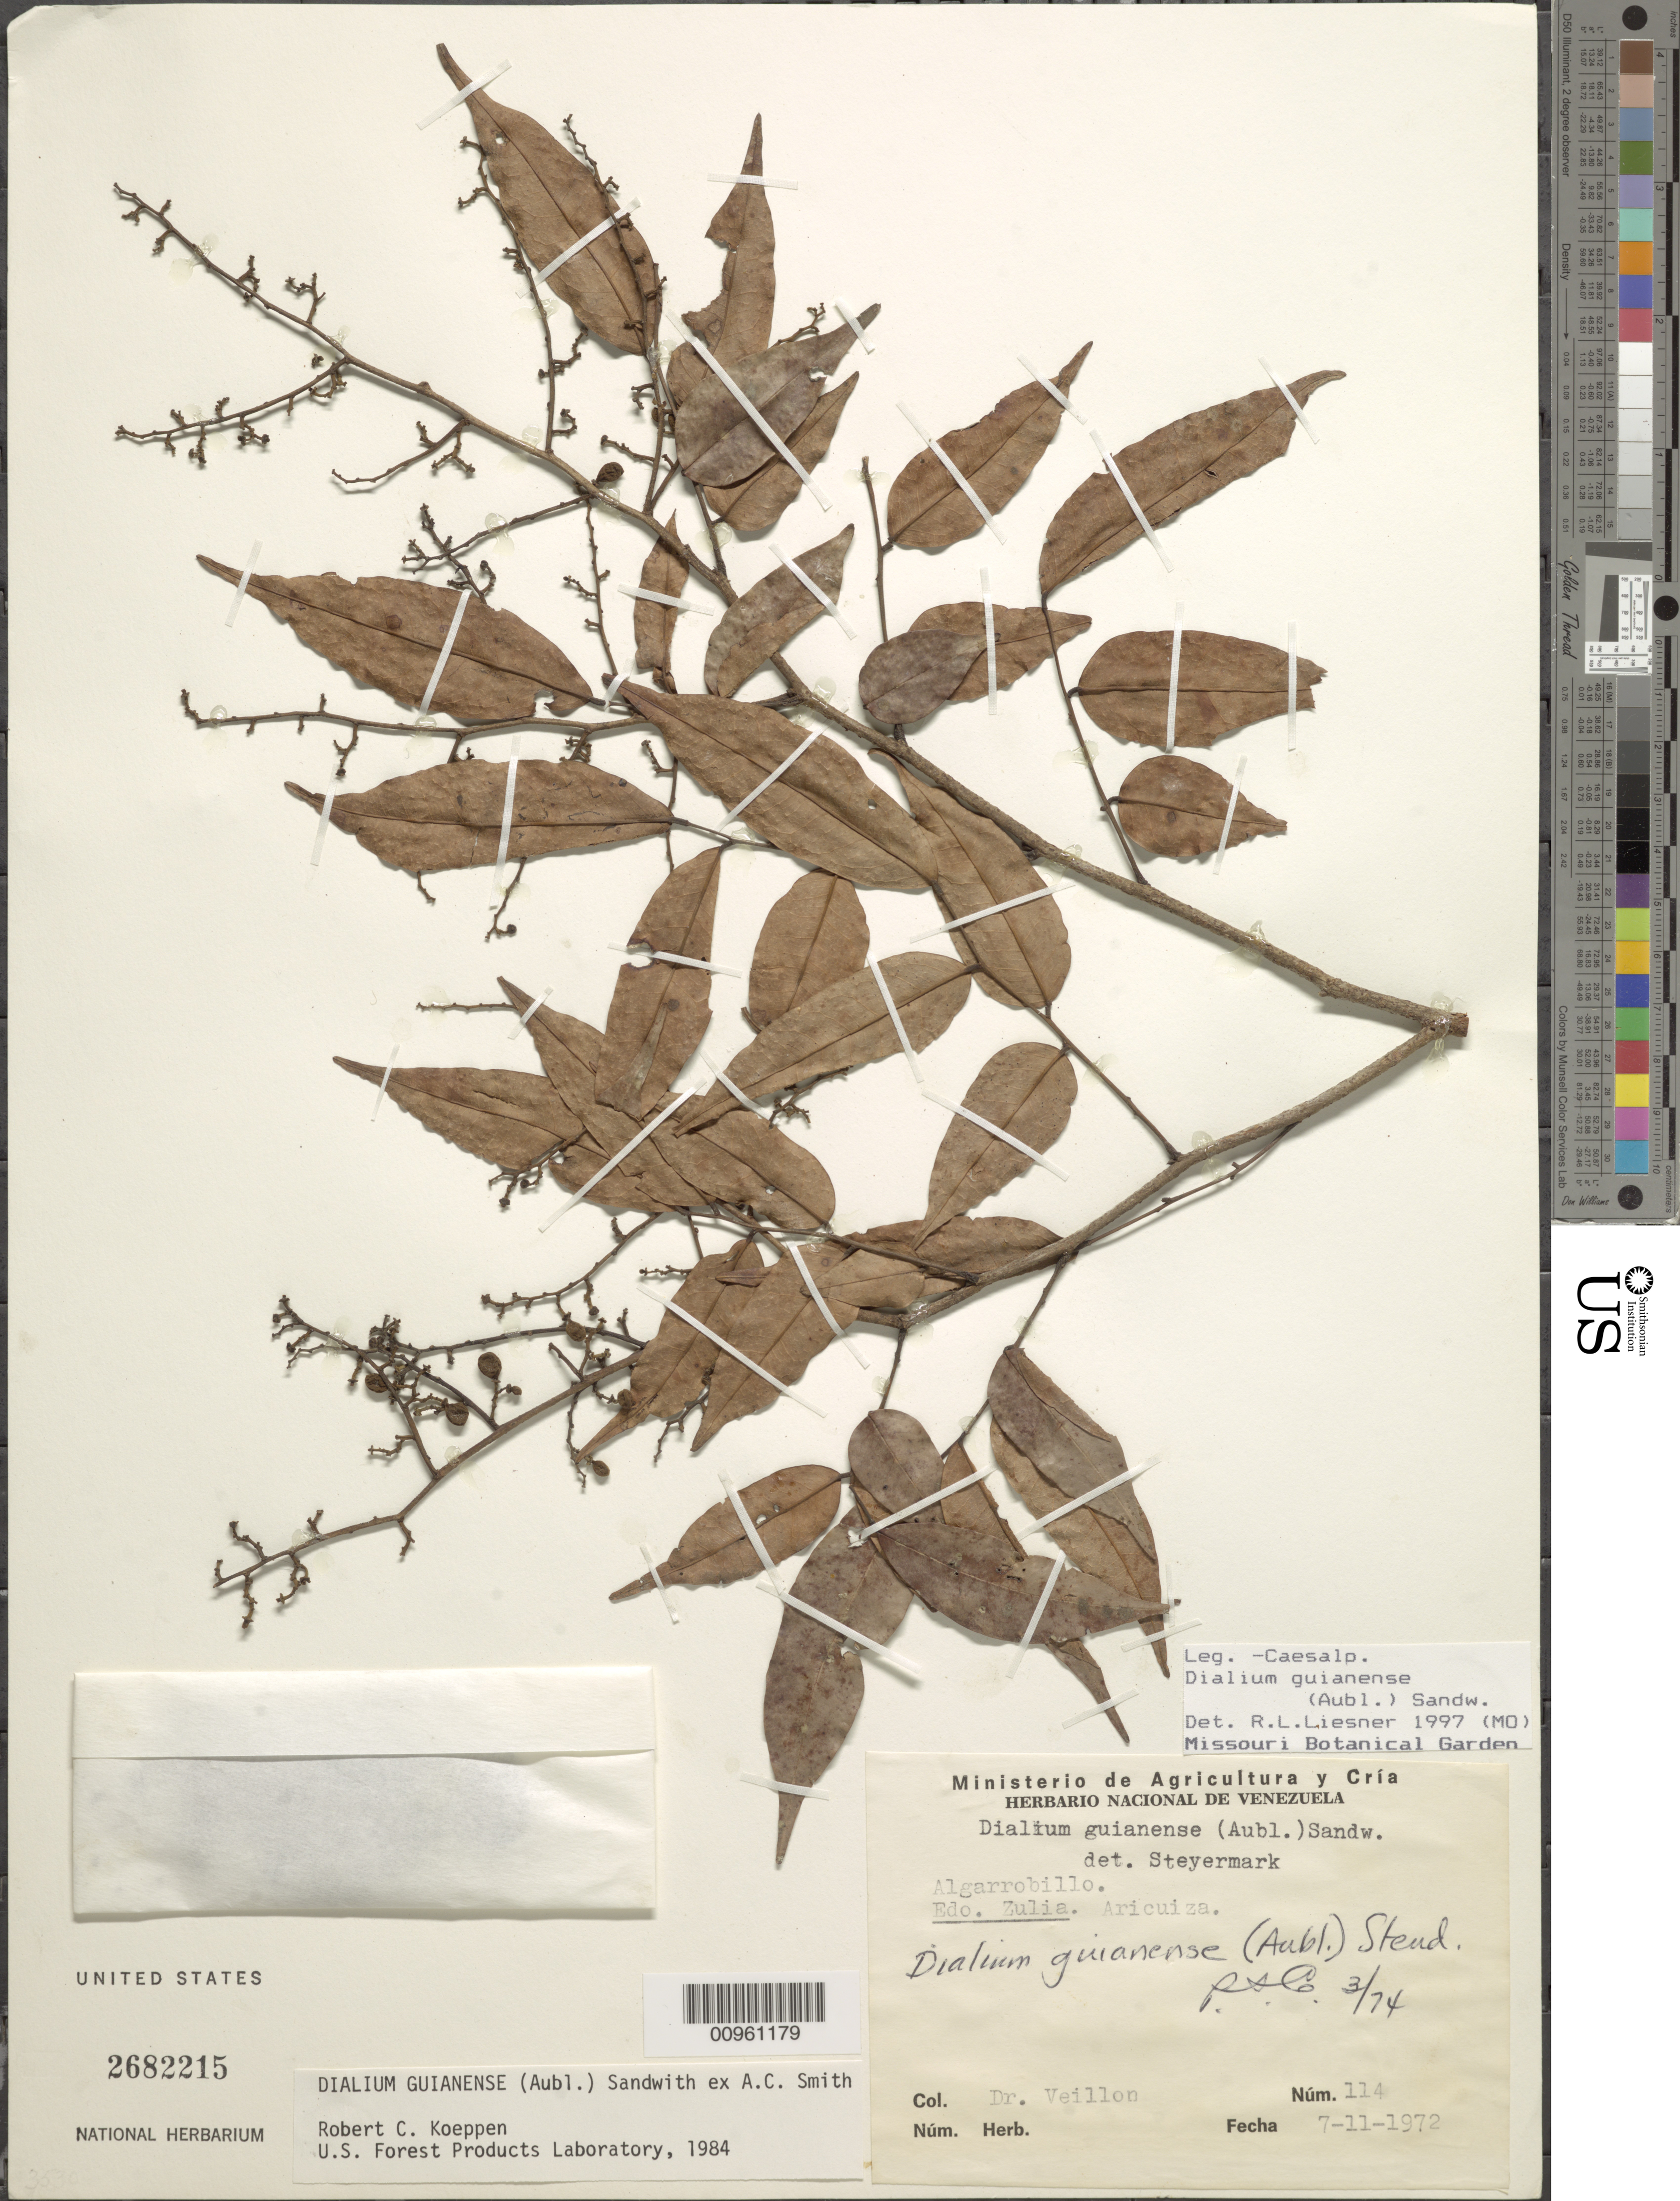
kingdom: Plantae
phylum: Tracheophyta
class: Magnoliopsida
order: Fabales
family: Fabaceae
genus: Dialium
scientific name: Dialium guianense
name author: (Aubl.) Sandwith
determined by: Liesner, R. L.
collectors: J. Veillon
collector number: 114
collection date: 1972-07-11 or 1972-11-07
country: Venezuela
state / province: Zulia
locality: Aricuiza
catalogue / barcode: US 2682215